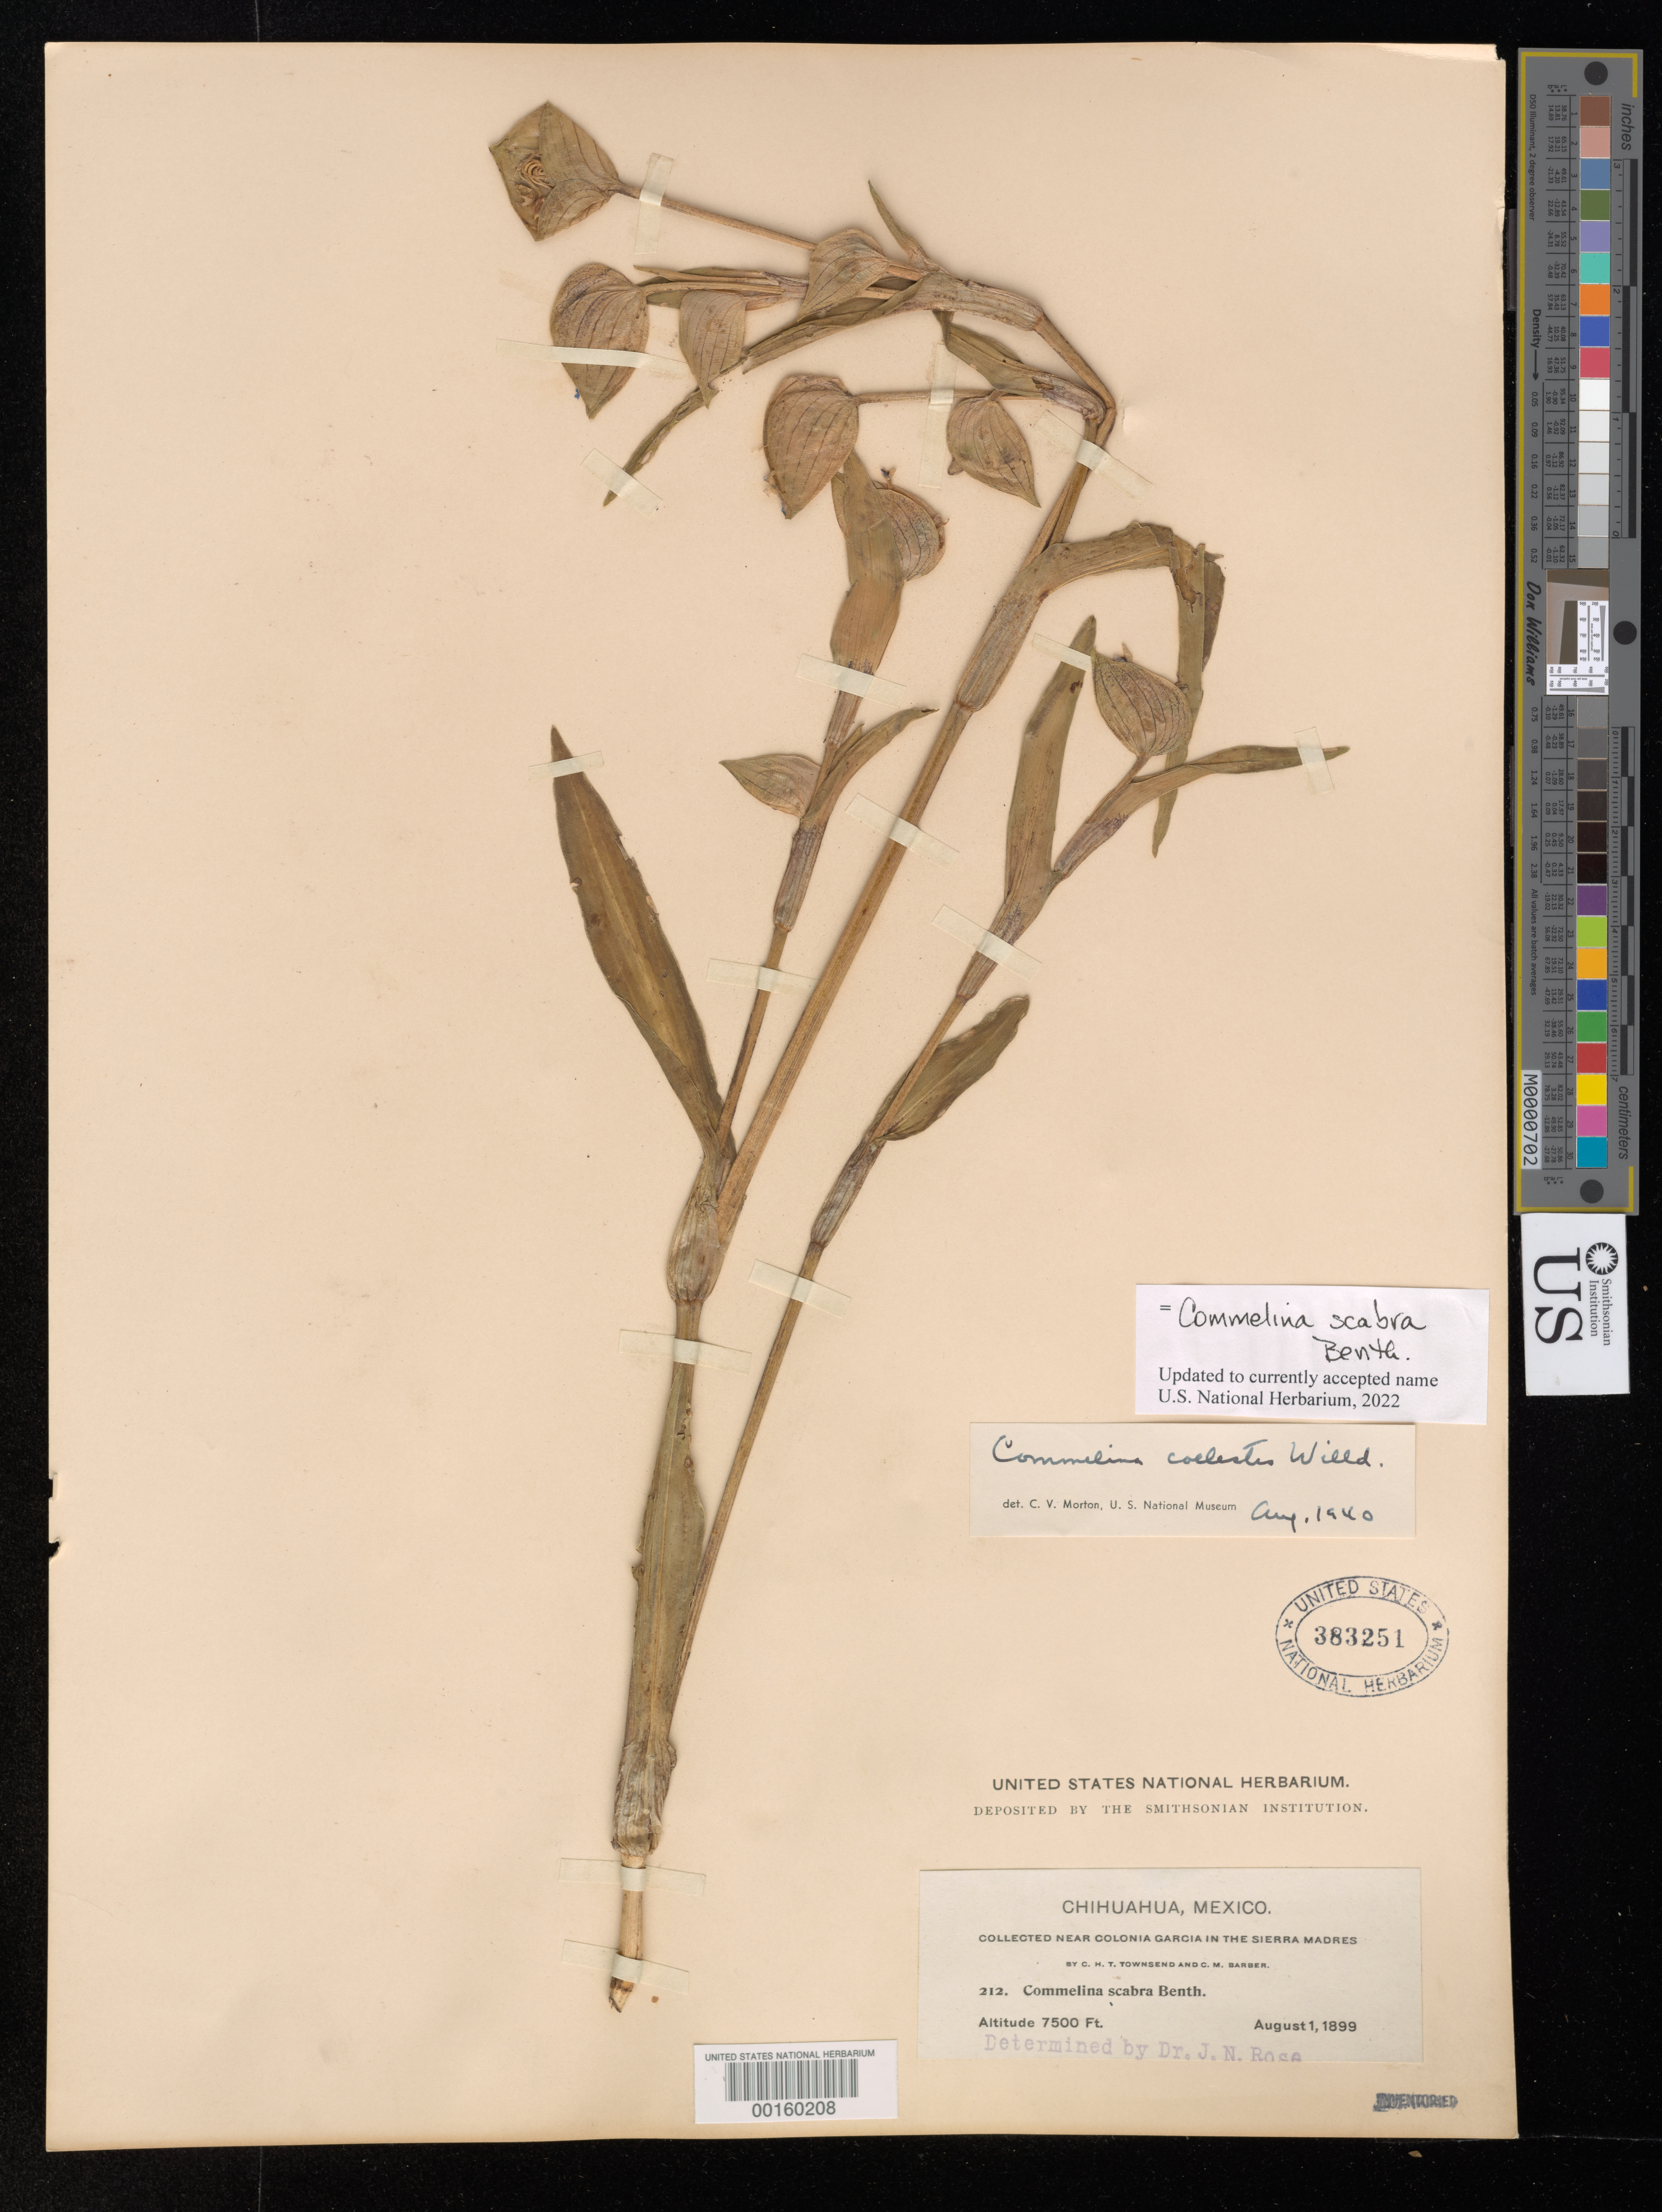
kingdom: Plantae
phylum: Tracheophyta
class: Liliopsida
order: Commelinales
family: Commelinaceae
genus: Commelina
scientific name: Commelina scabra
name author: Benth.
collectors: C. Barber & C. H. T. Townsend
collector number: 212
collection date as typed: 01 Aug 1899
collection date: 1899-08-01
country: Mexico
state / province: Chihuahua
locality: Sierra Madres, 5 mi. SE of Colonia Garcia.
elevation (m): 2288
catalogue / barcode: US 383251